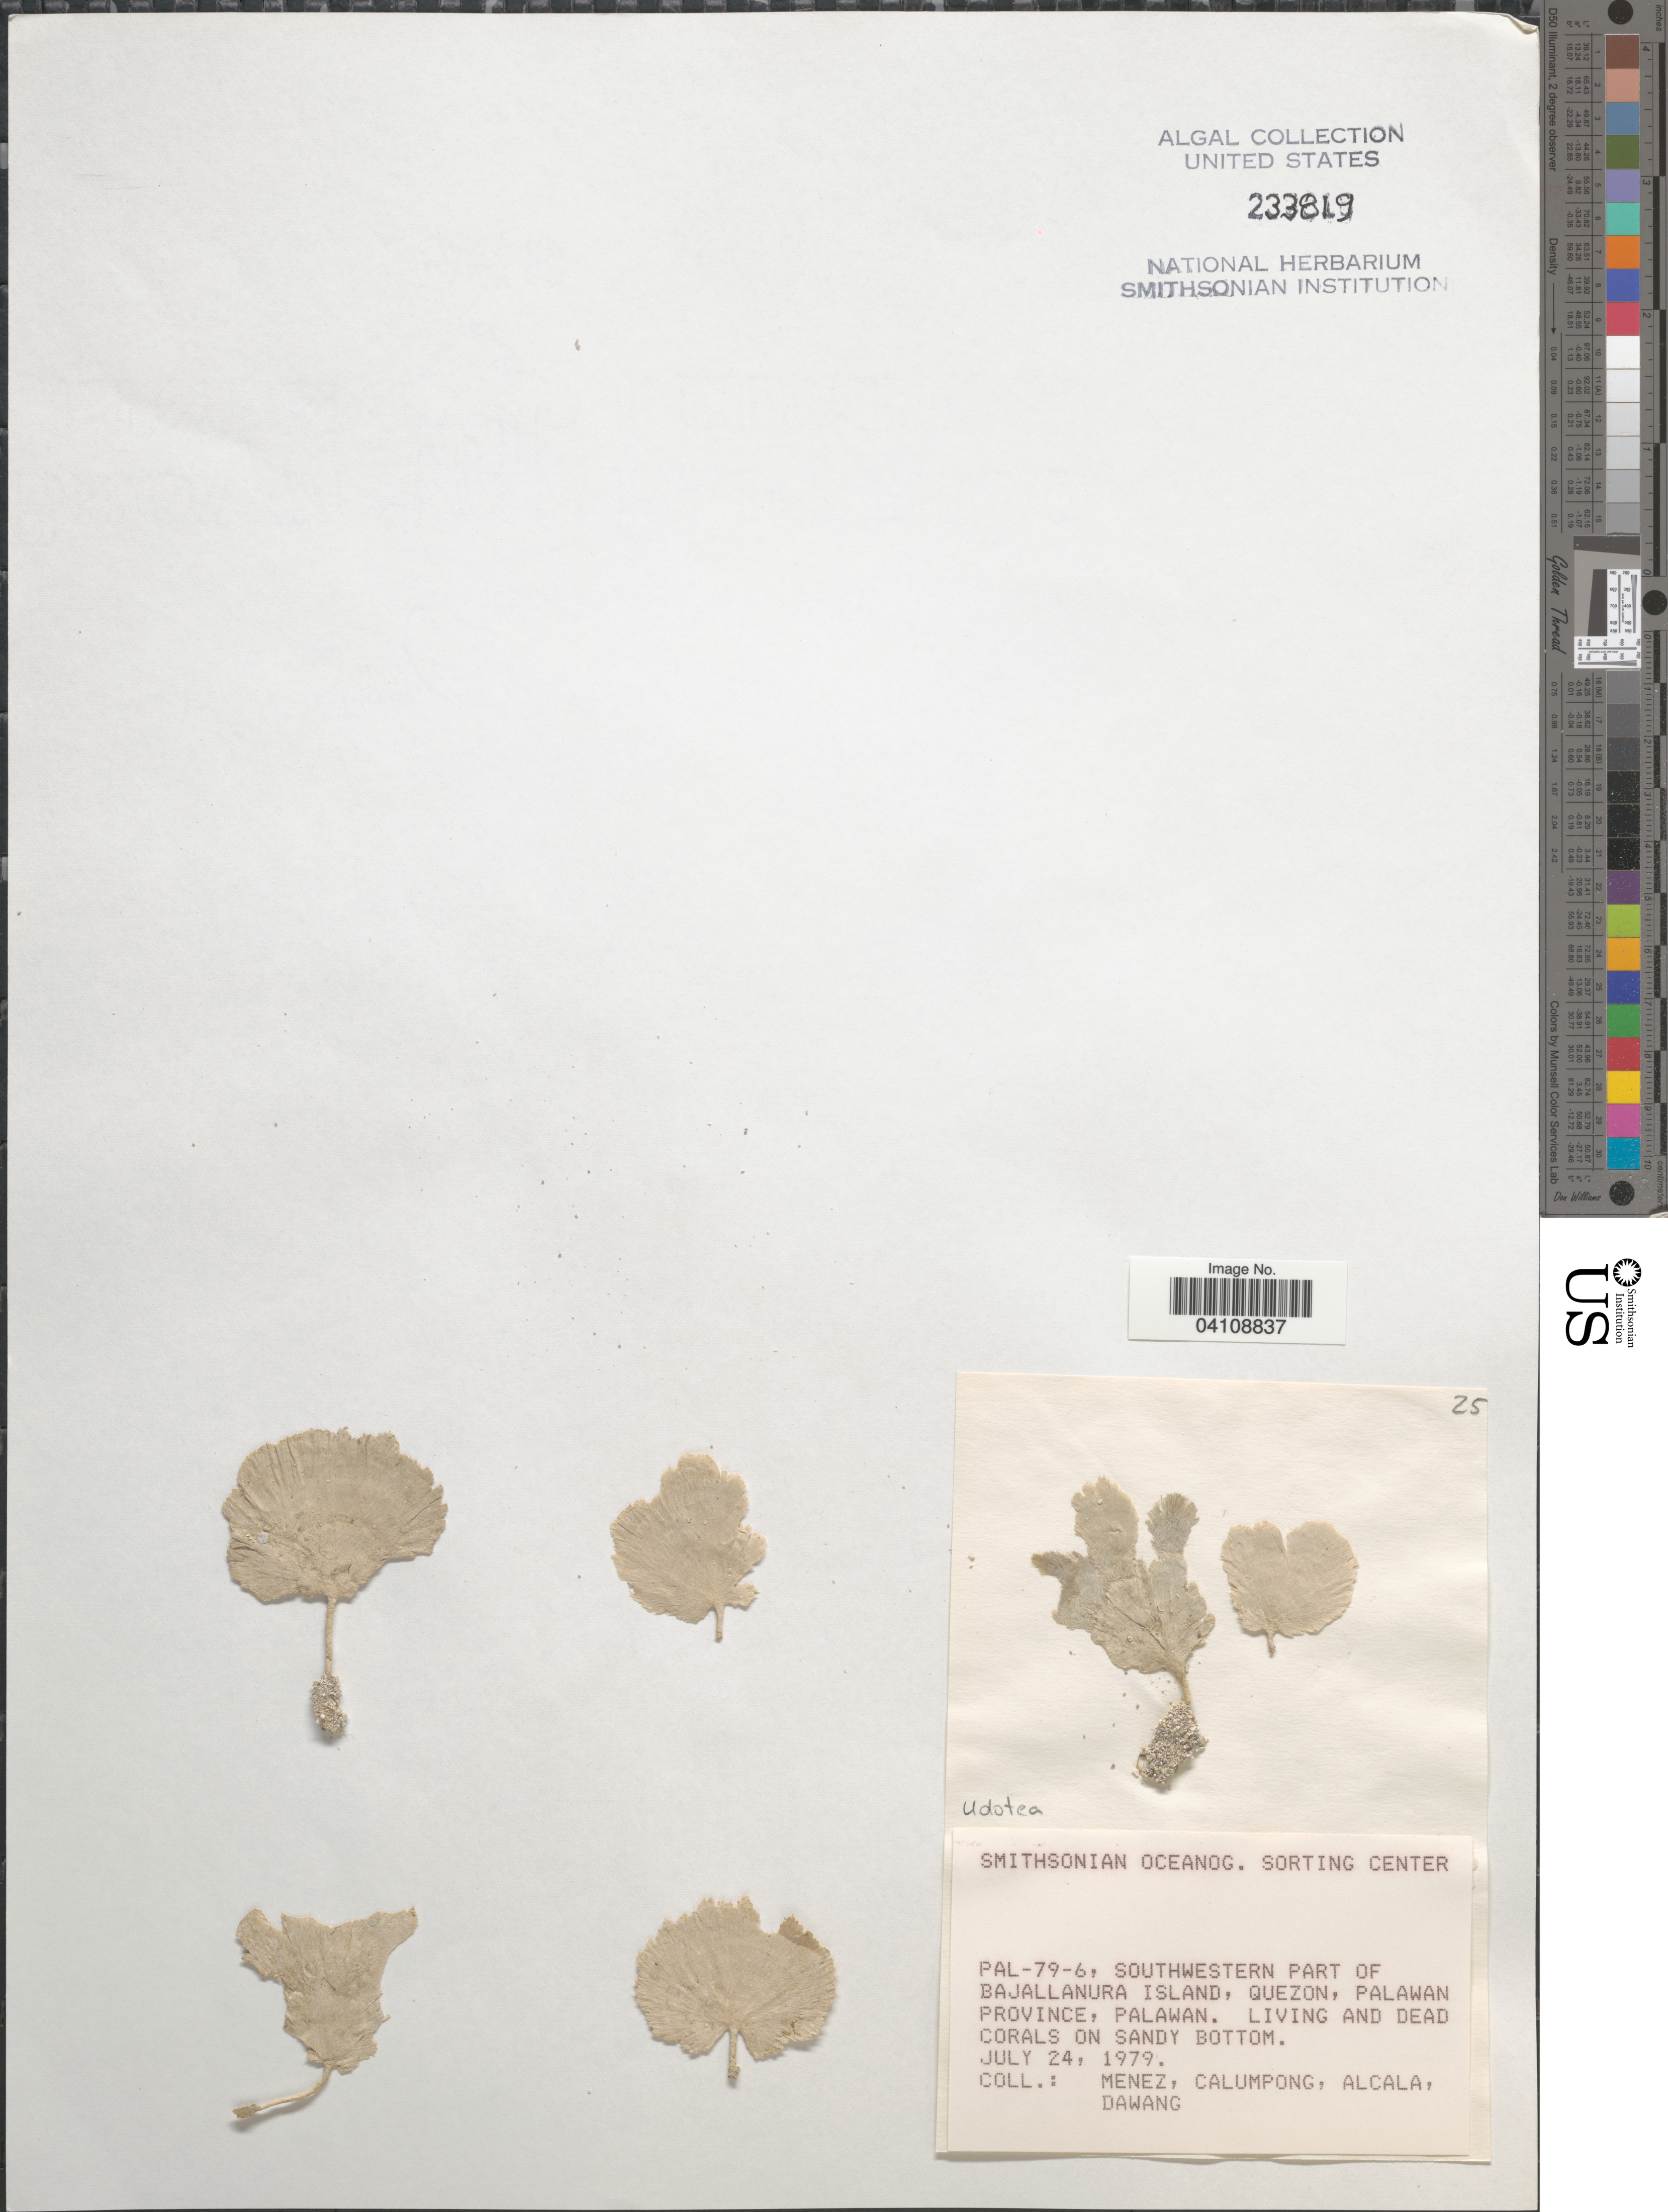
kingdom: Plantae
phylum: Chlorophyta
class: Ulvophyceae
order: Bryopsidales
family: Udoteaceae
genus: Udotea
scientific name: Udotea sp.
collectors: Menez, Calumpong, Alcala & Dawang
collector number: PAL-79-6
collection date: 1979-07-24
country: Philippines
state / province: Mimaropa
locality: Southwestern part of Bajallanura Island, Quezon, Palawan Province.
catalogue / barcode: US 233819